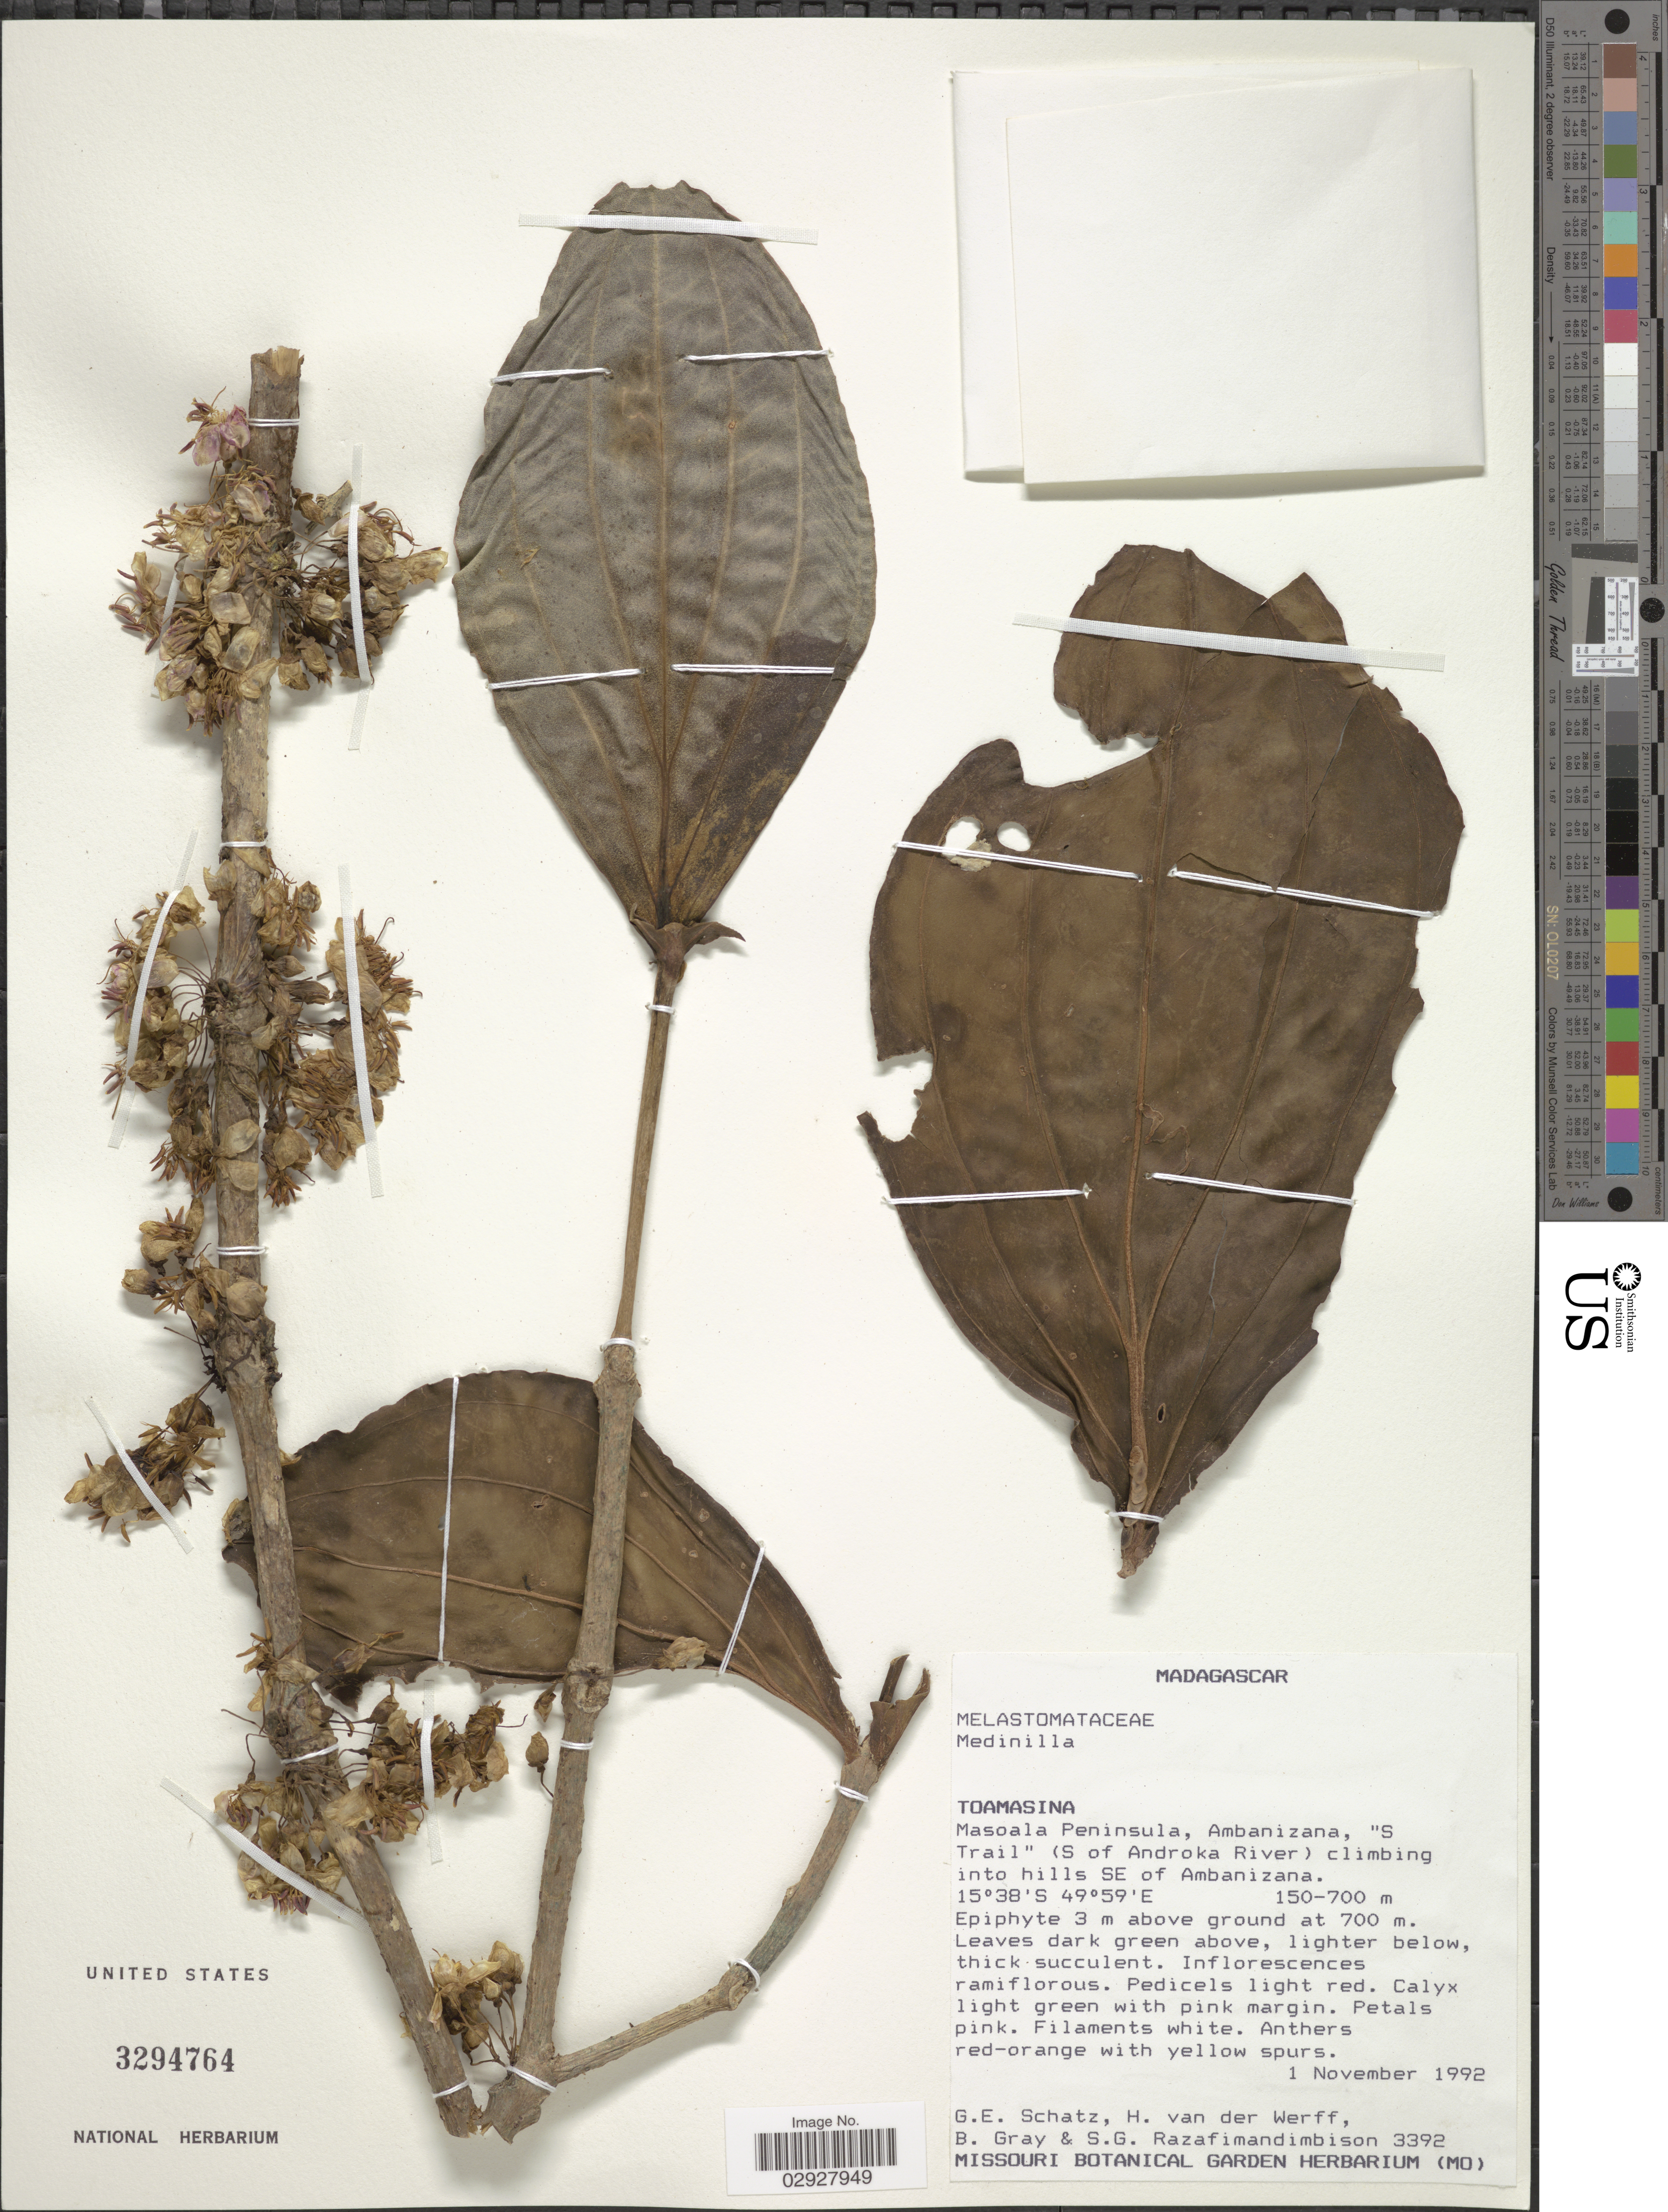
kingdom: Plantae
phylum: Tracheophyta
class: Magnoliopsida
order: Myrtales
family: Melastomataceae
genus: Medinilla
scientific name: Medinilla sp.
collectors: G. Schatz, H. van der Werff, B. Gray & S. G. Razafimandimbison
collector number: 3392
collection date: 1992-11-01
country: Madagascar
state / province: Analanjirofo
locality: Toamasina, Masoala Peninsula, Ambanizana, "S Trail" (S of Androka River), climbing into hills SE of Ambanizana.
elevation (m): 150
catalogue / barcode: US 3294764